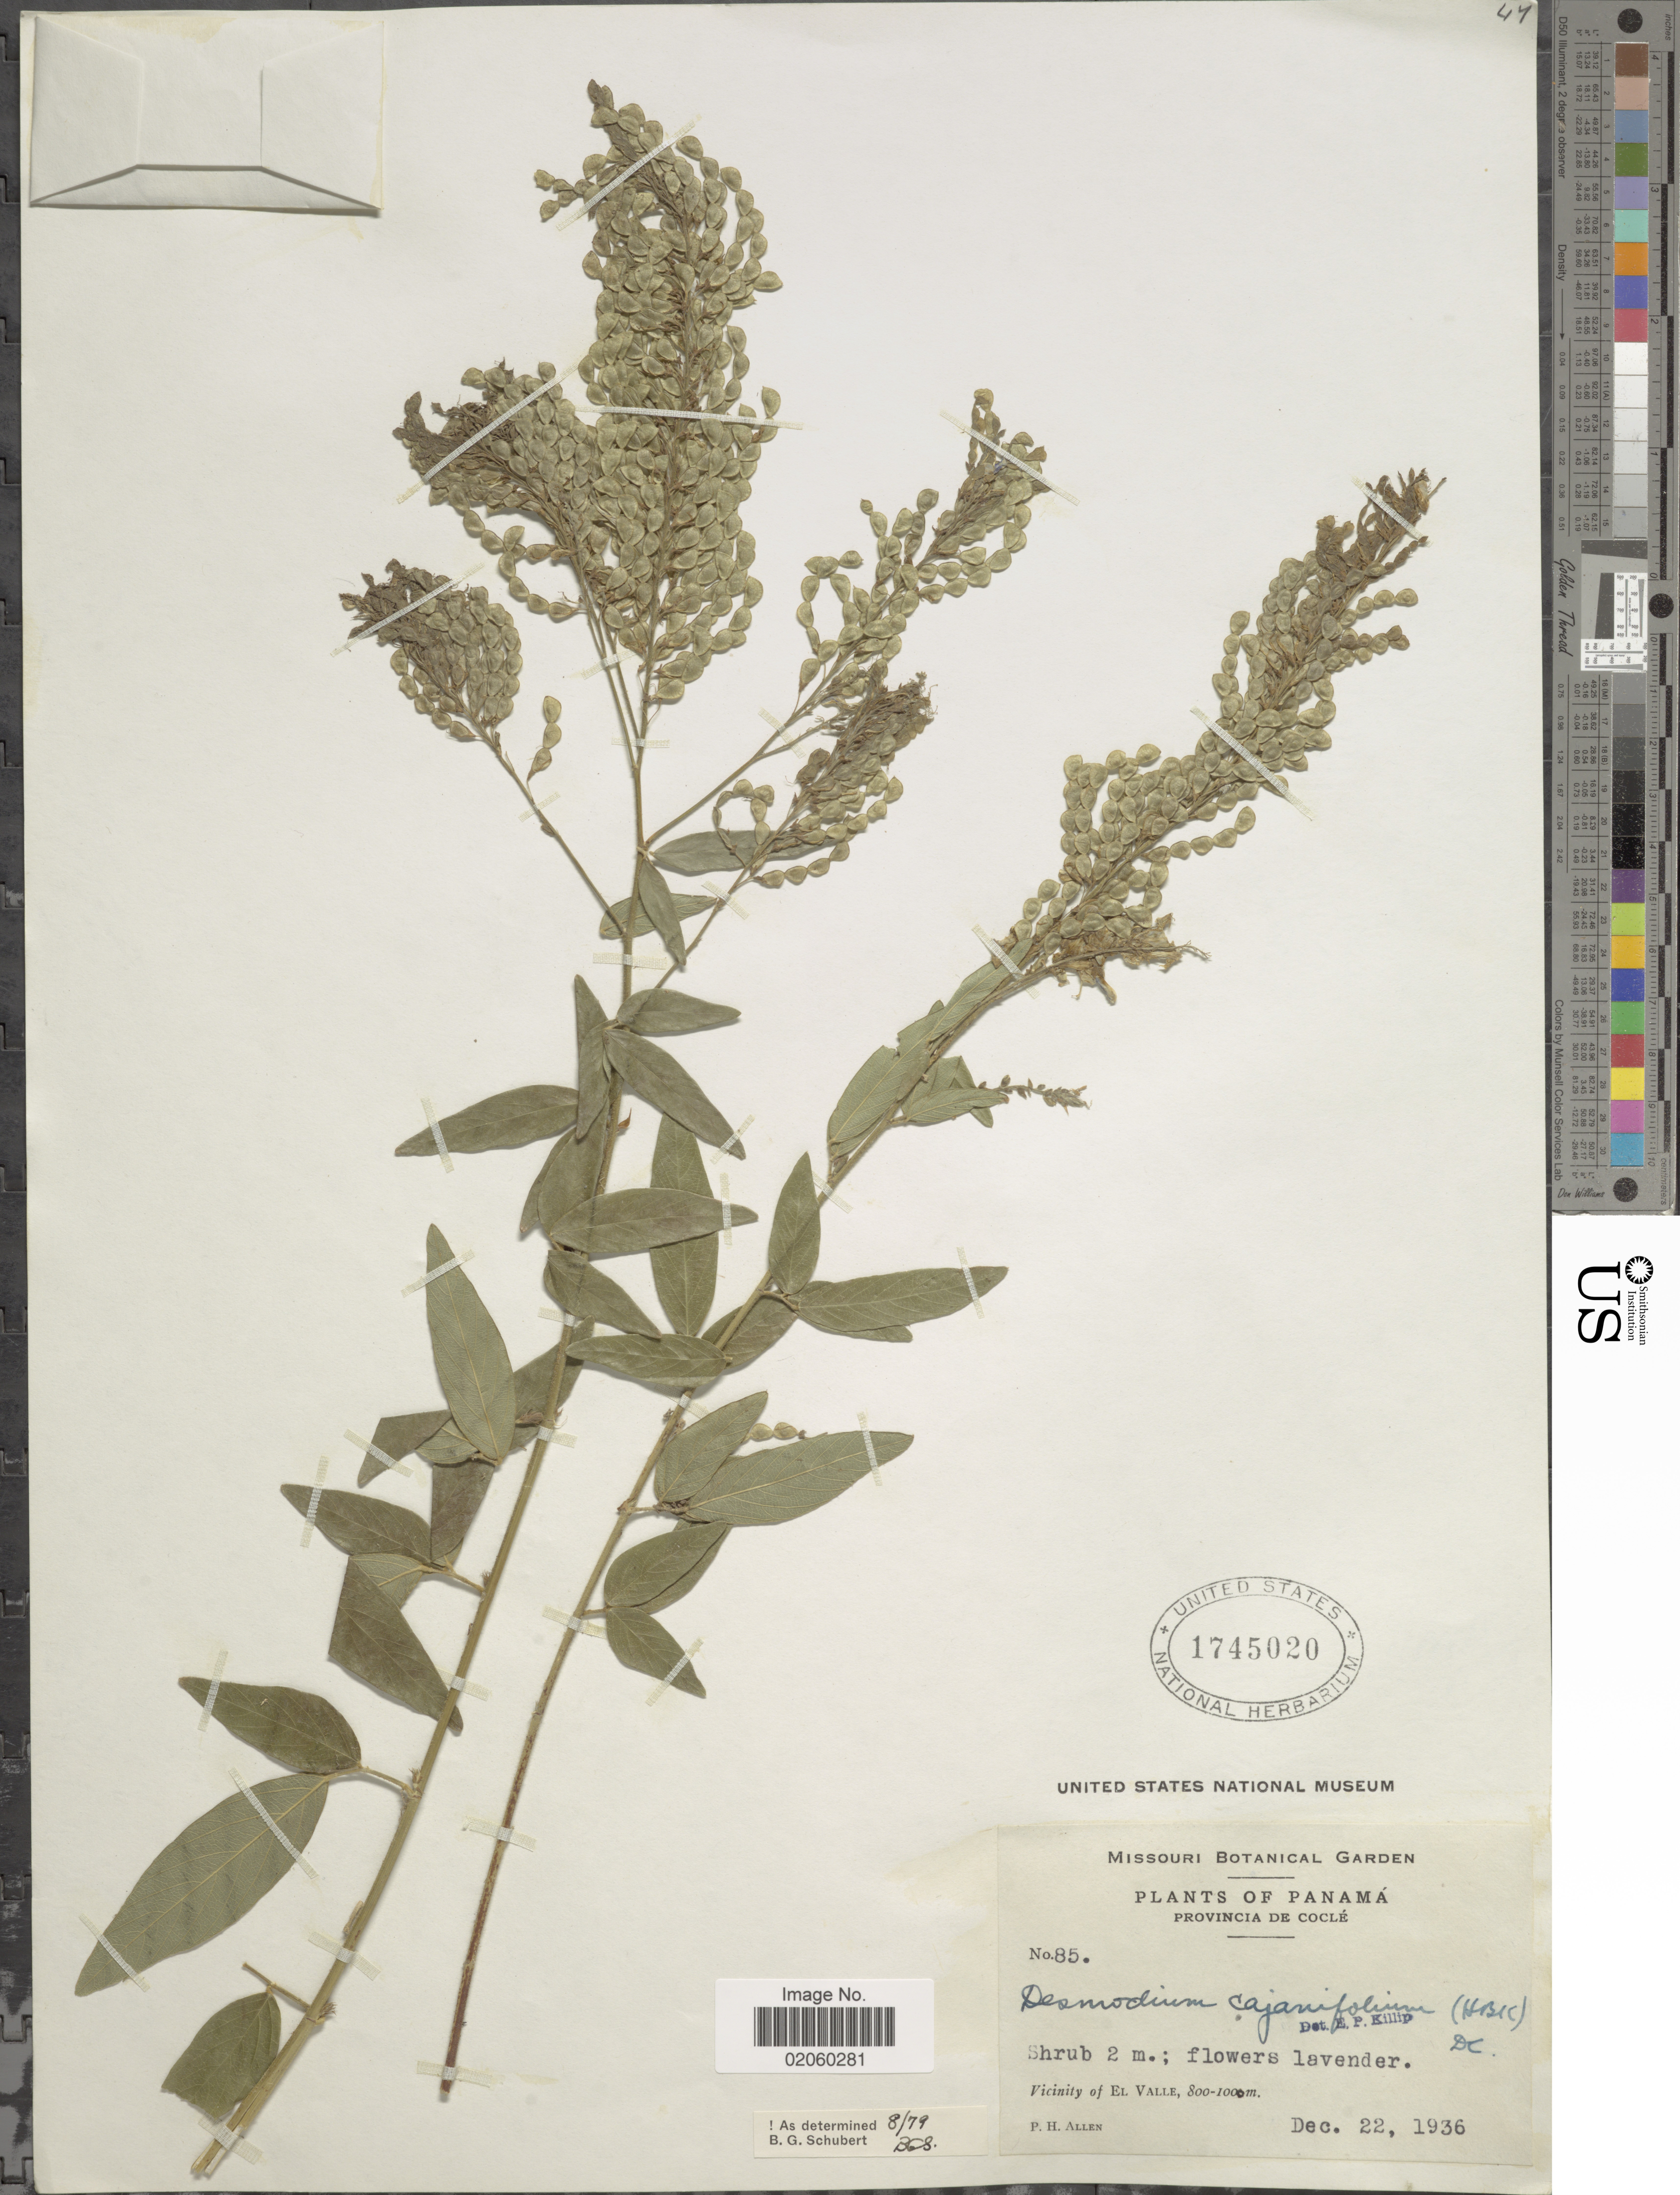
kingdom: Plantae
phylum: Tracheophyta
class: Magnoliopsida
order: Fabales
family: Fabaceae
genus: Desmodium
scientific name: Desmodium cajanifolium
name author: (Kunth) DC.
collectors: P. H. Allen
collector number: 85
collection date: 1936-12-22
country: Panama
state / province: Coclé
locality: Vicinity of El Valle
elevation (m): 800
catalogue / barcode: US 1745020